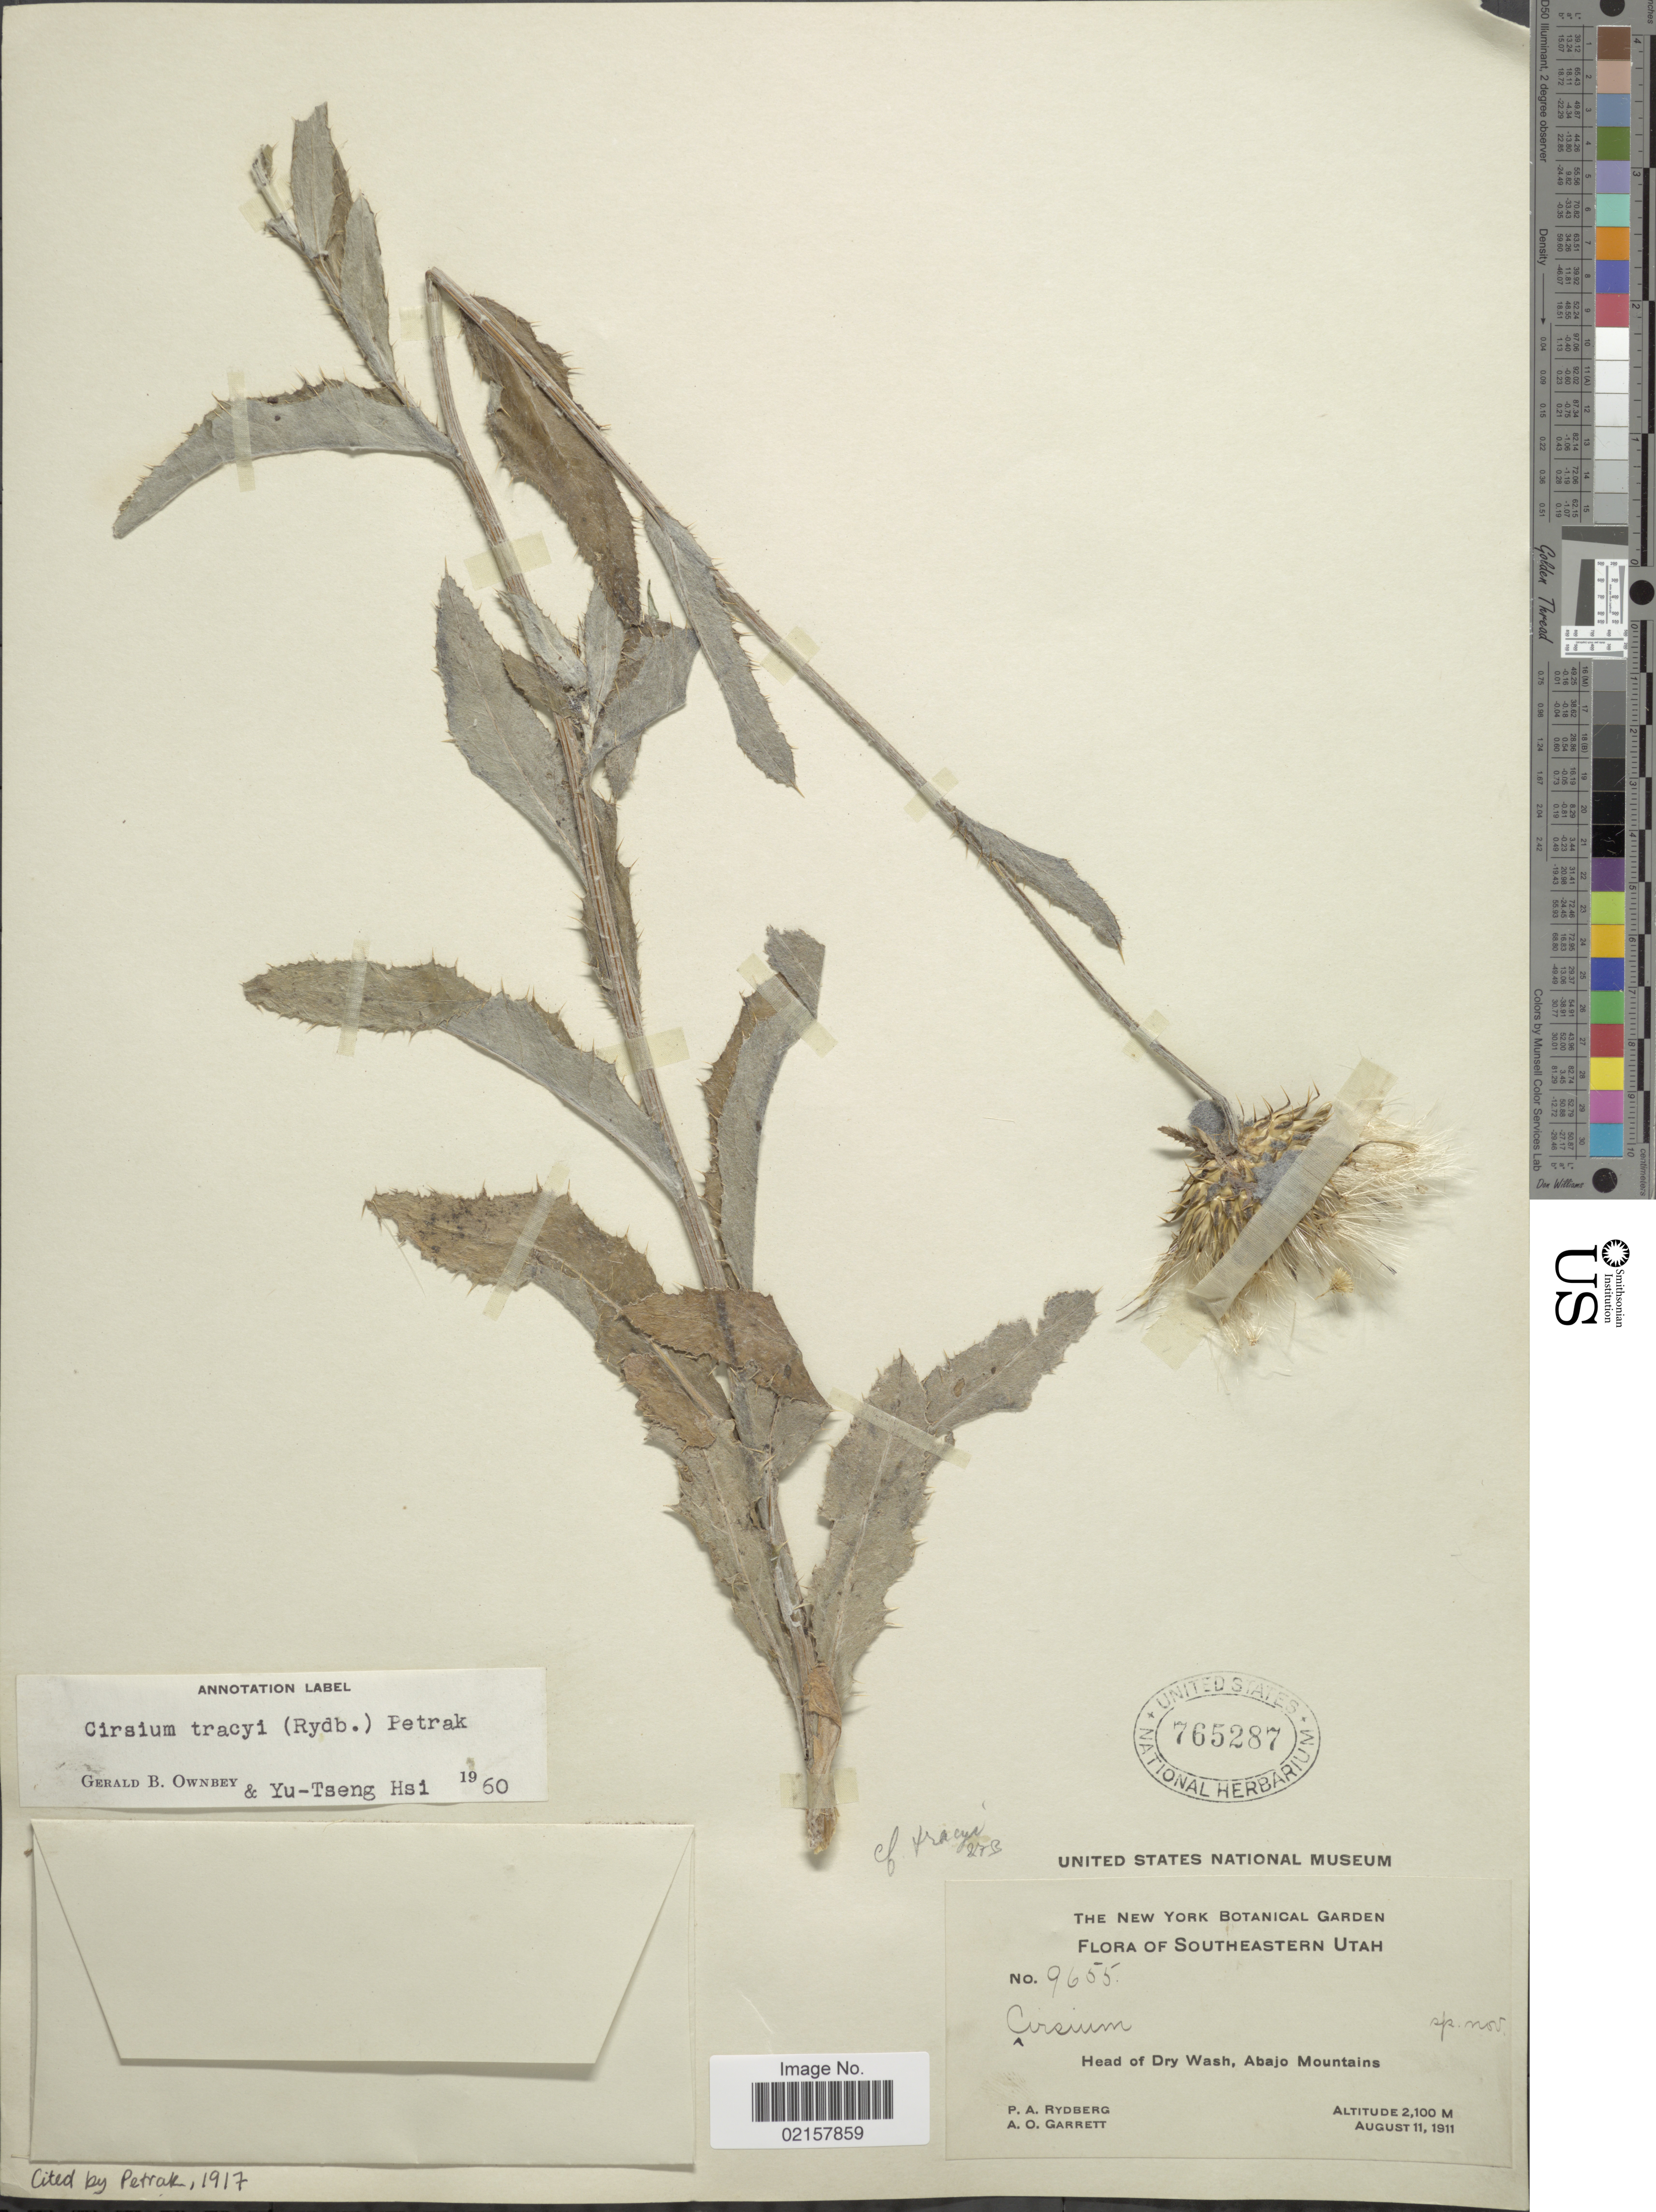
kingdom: Plantae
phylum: Tracheophyta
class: Magnoliopsida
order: Asterales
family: Asteraceae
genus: Cirsium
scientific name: Cirsium tracyi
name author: (Rydb.) Petr.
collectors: P. A. Rydberg & A. O. Garrett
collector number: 9655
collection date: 1911-08-11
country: United States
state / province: Utah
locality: Southeastern Utah, Head of Dry Wash, Abajo Mountains.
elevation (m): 2100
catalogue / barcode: US 765287